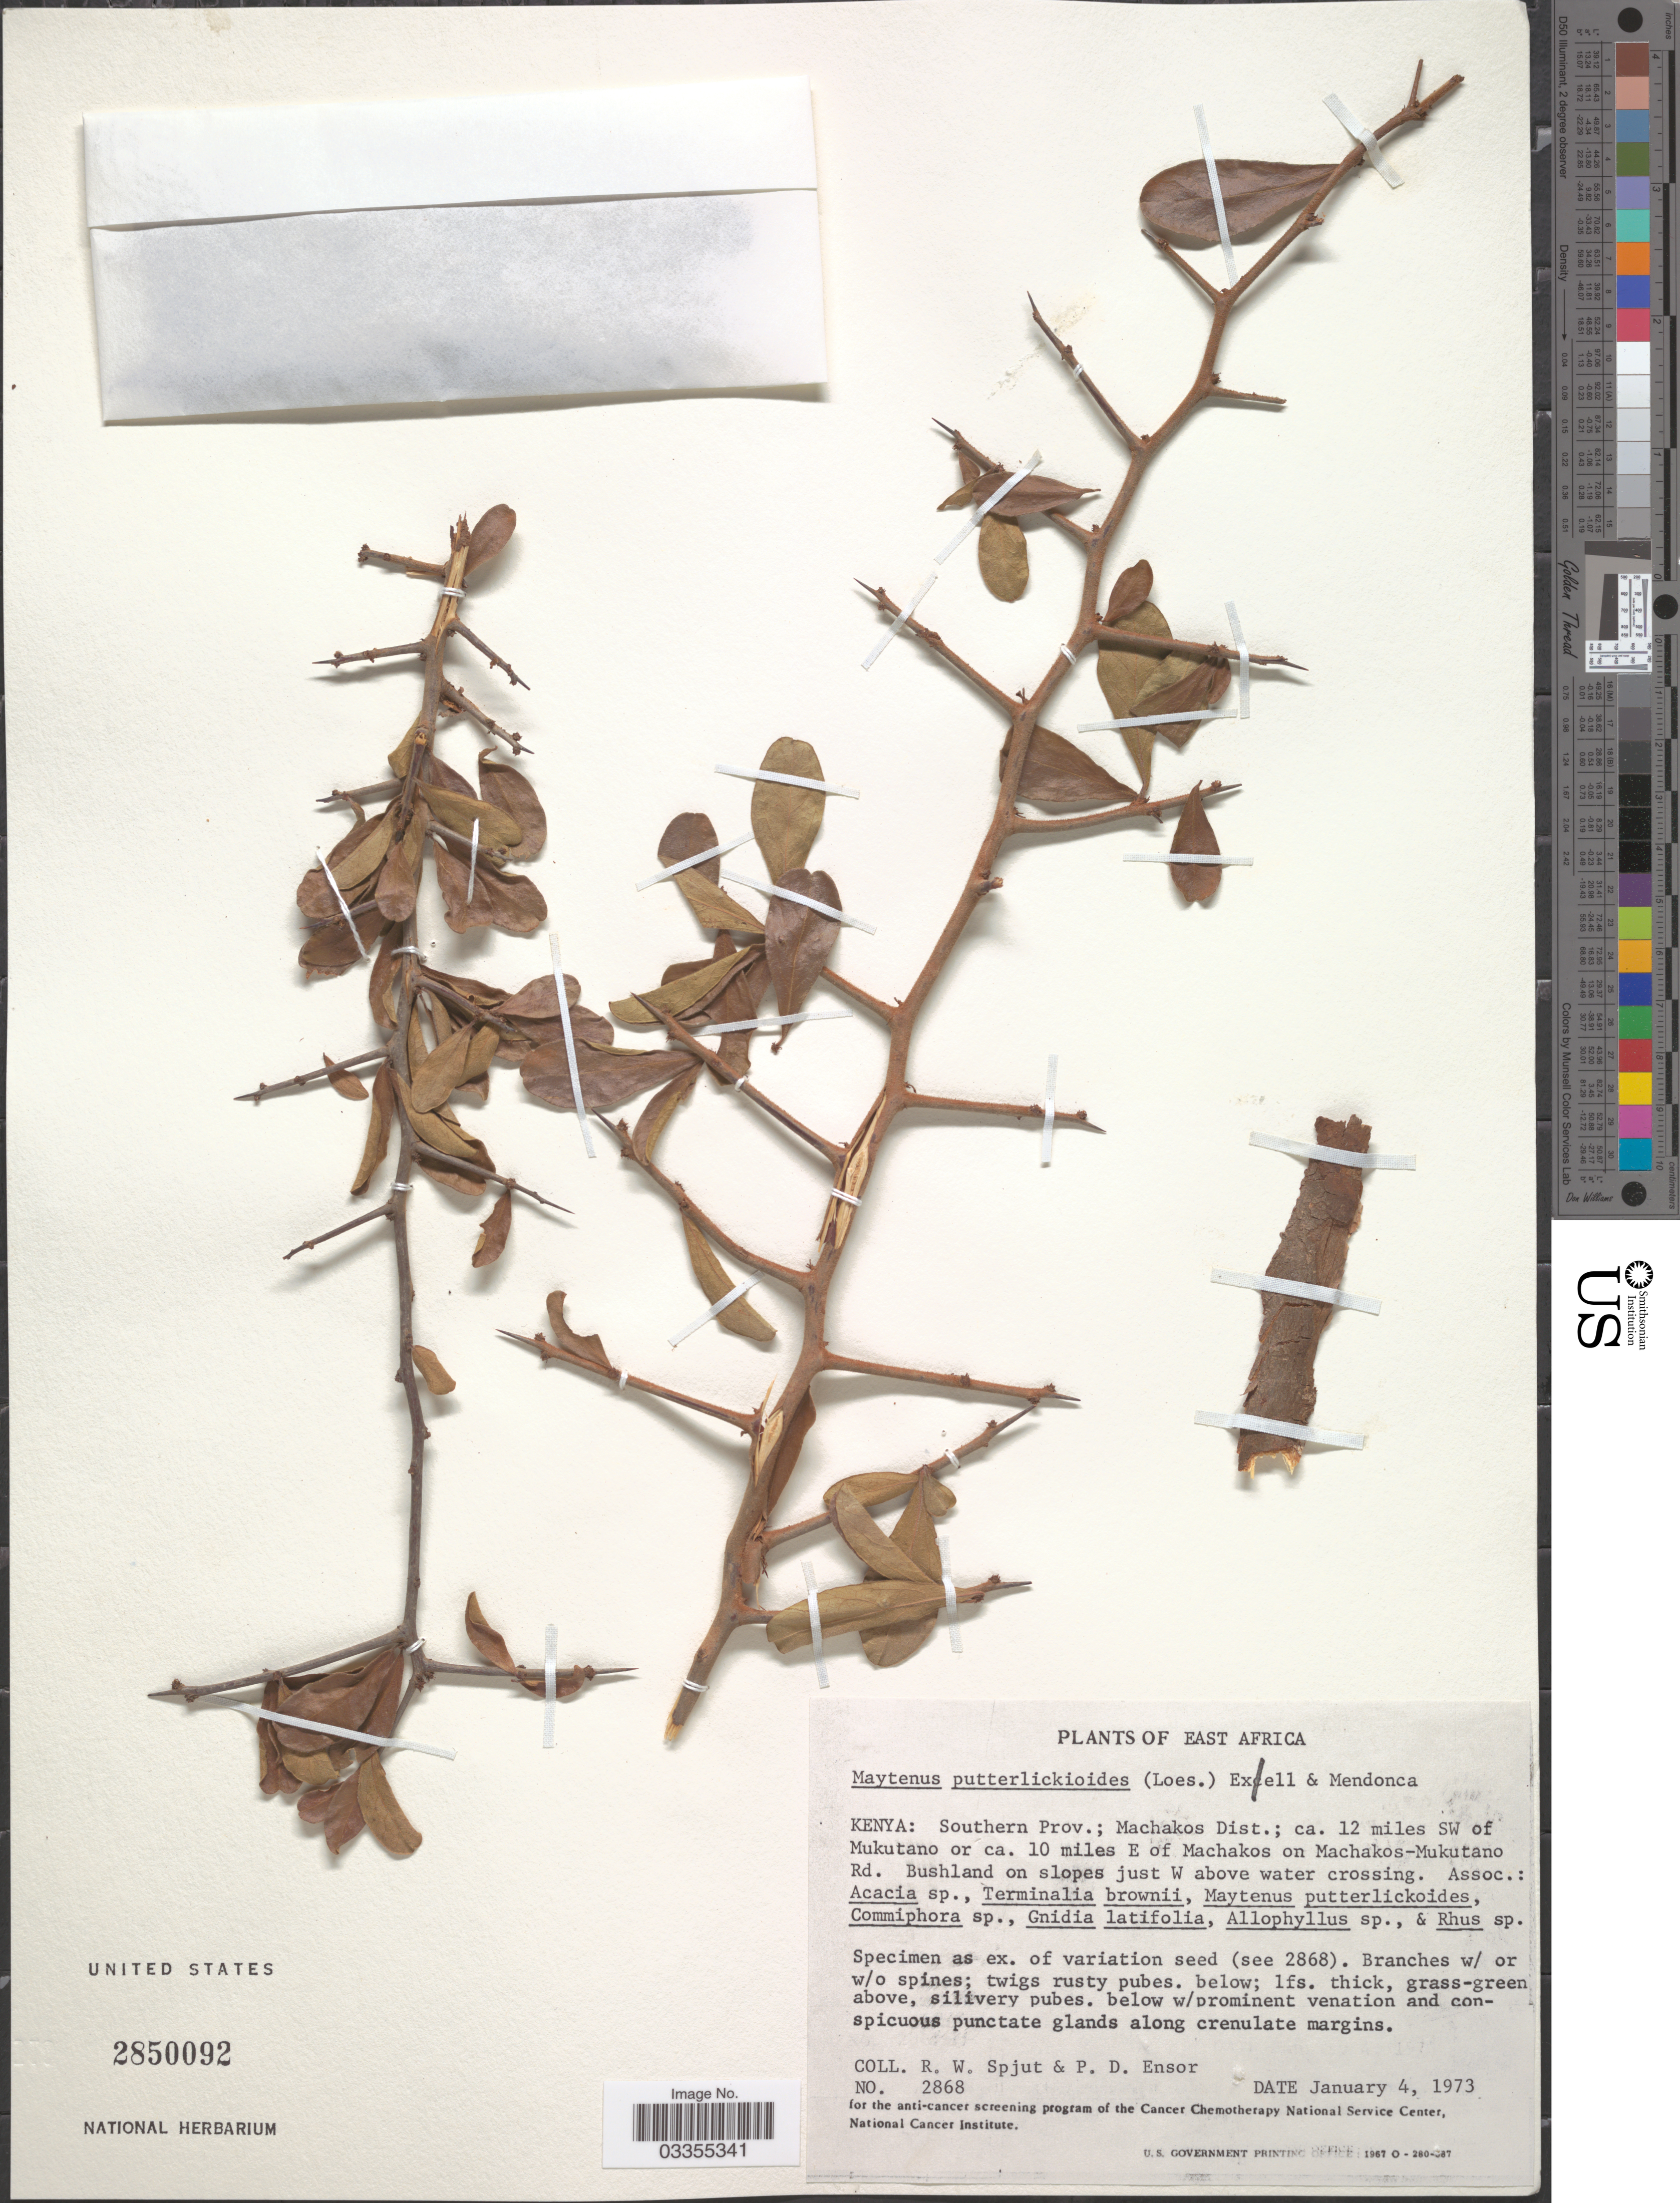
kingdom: Plantae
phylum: Tracheophyta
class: Magnoliopsida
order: Celastrales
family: Celastraceae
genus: Gymnosporia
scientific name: Gymnosporia putterlickioides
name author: Loes.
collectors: R. Spjut & P. Ensor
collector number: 2868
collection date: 1973-01-04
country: Kenya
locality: East Africa. Southern Prov.; Machakos Dist.; ca. 12 miles SW of Mukutano or ca. 10 miles E of Machakos on Machakos-Mukutano Rd.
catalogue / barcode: US 2850092